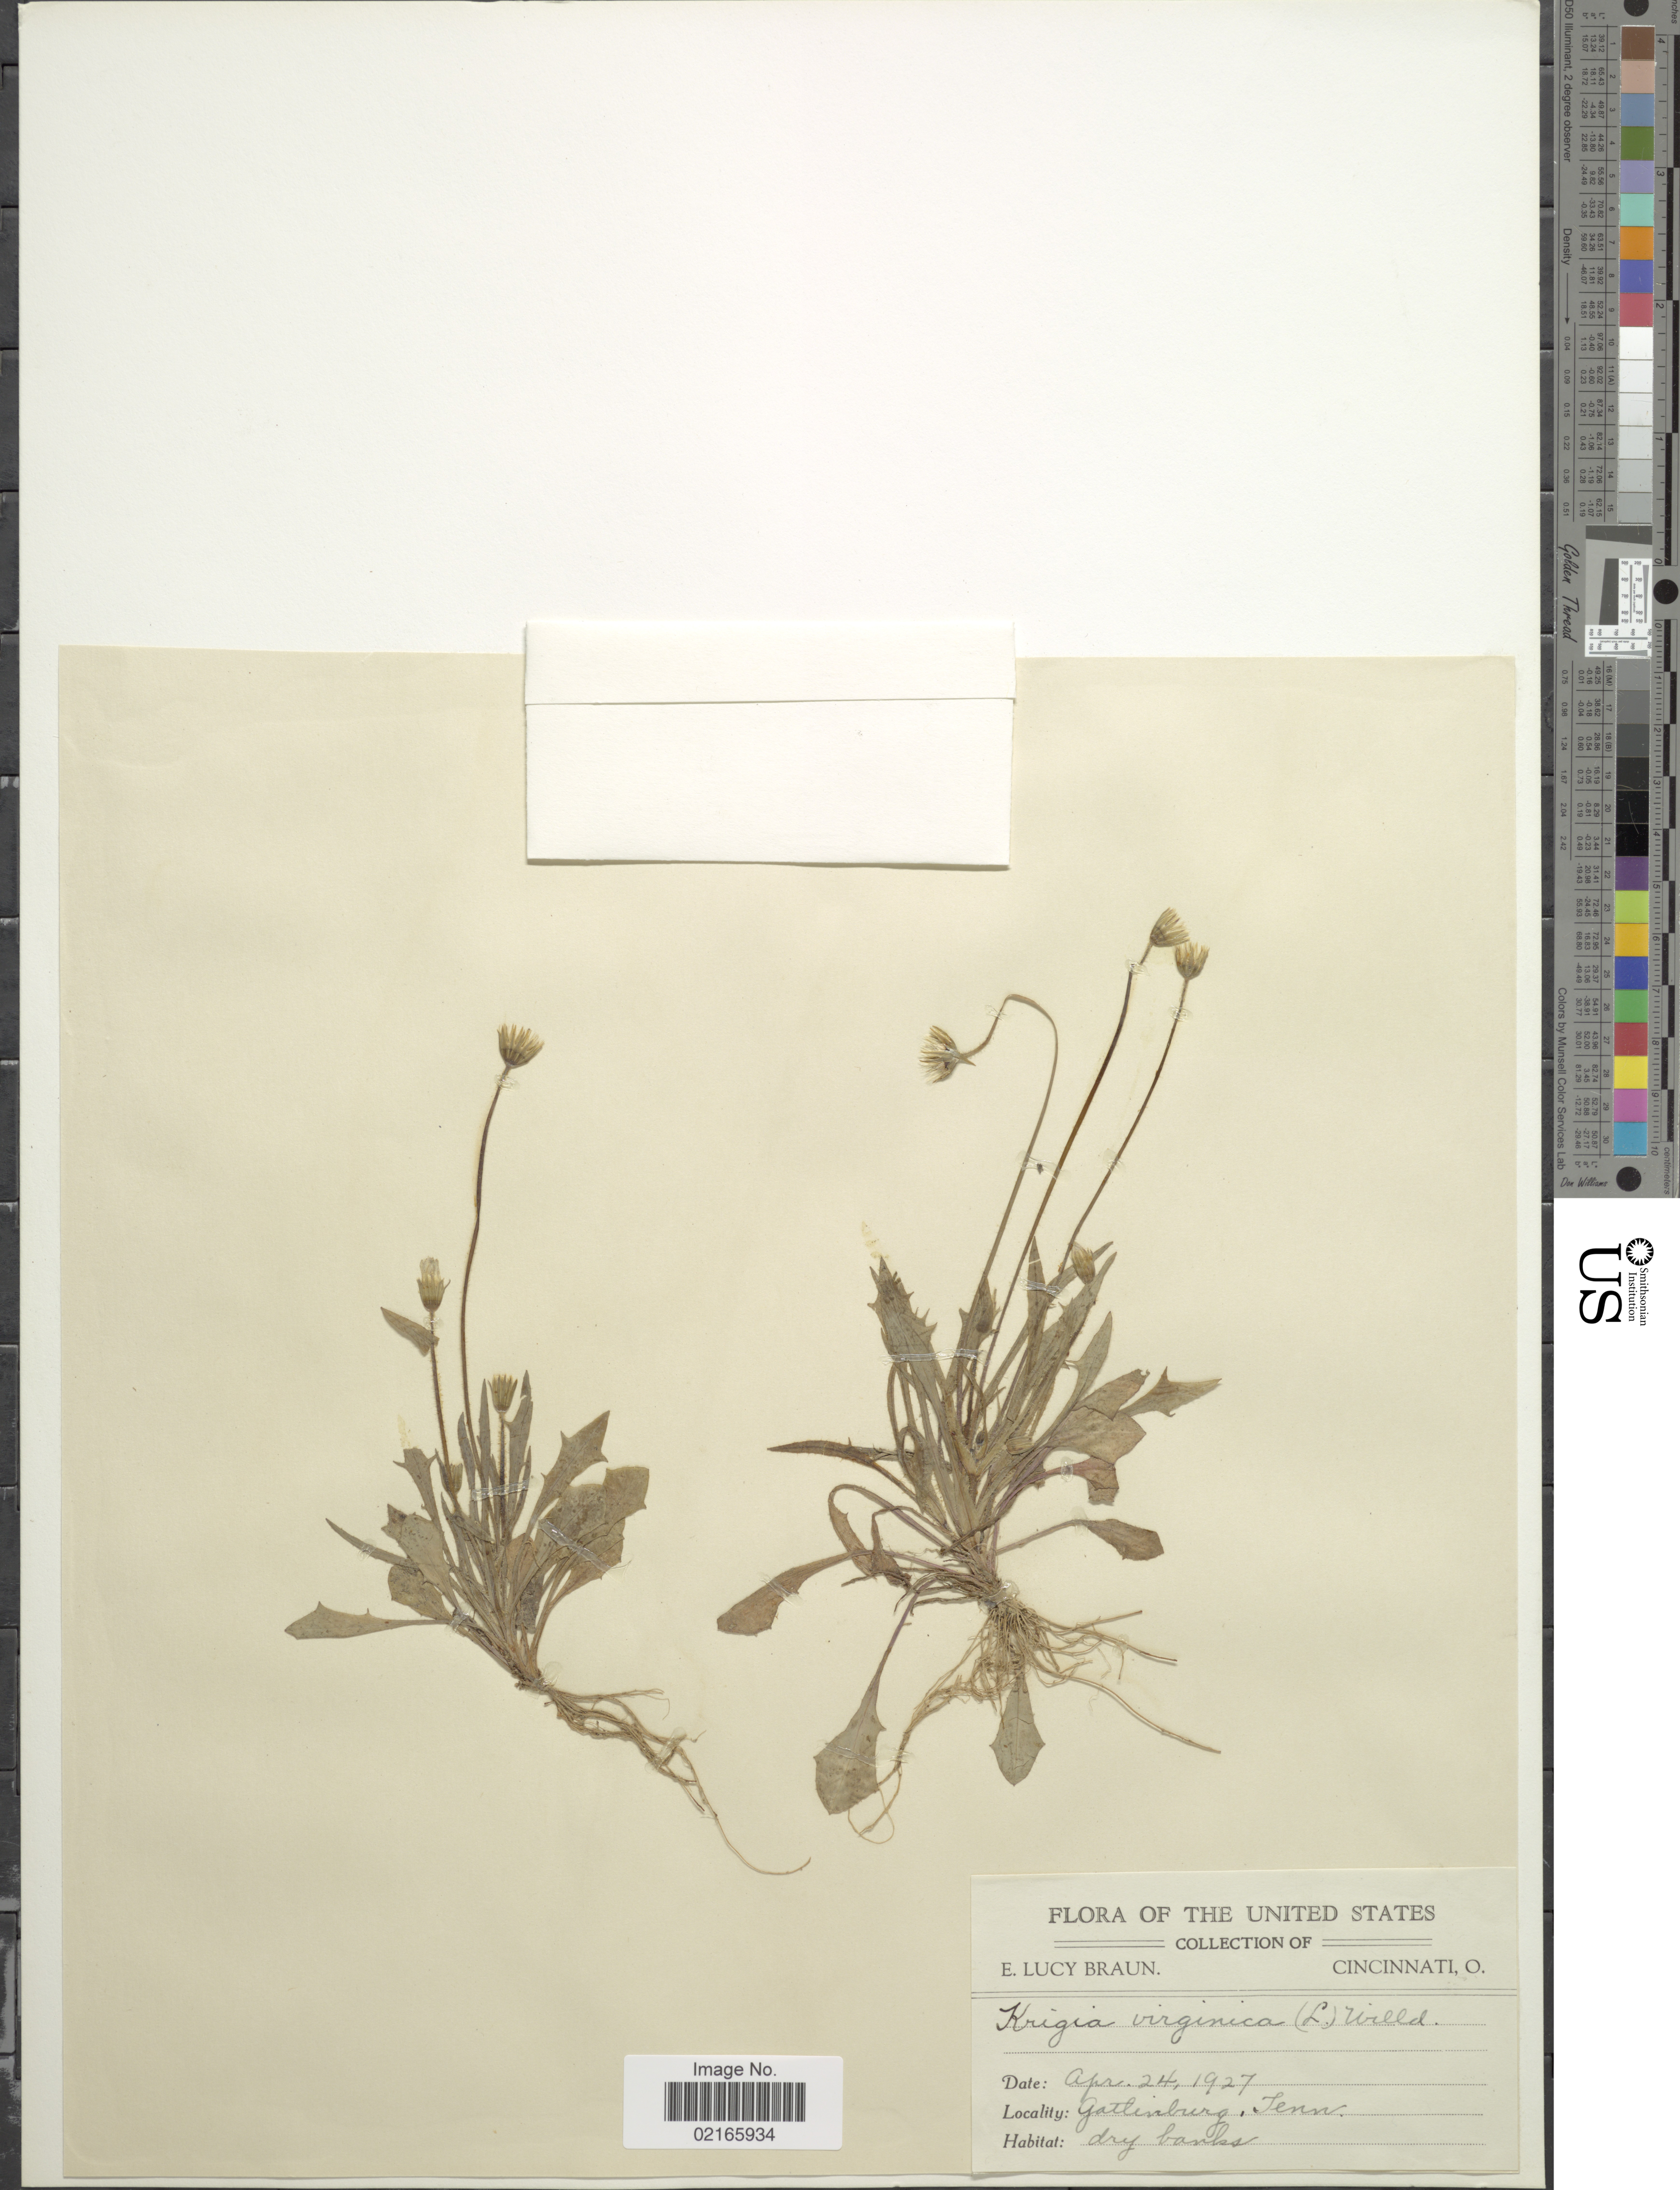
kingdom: Plantae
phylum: Tracheophyta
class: Magnoliopsida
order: Asterales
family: Asteraceae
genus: Krigia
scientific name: Krigia virginica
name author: (L.) Willd.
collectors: E. L. Braun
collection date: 1927-04-24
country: United States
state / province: Tennessee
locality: Gatlinburg, dry banks, Cincinnati, O.